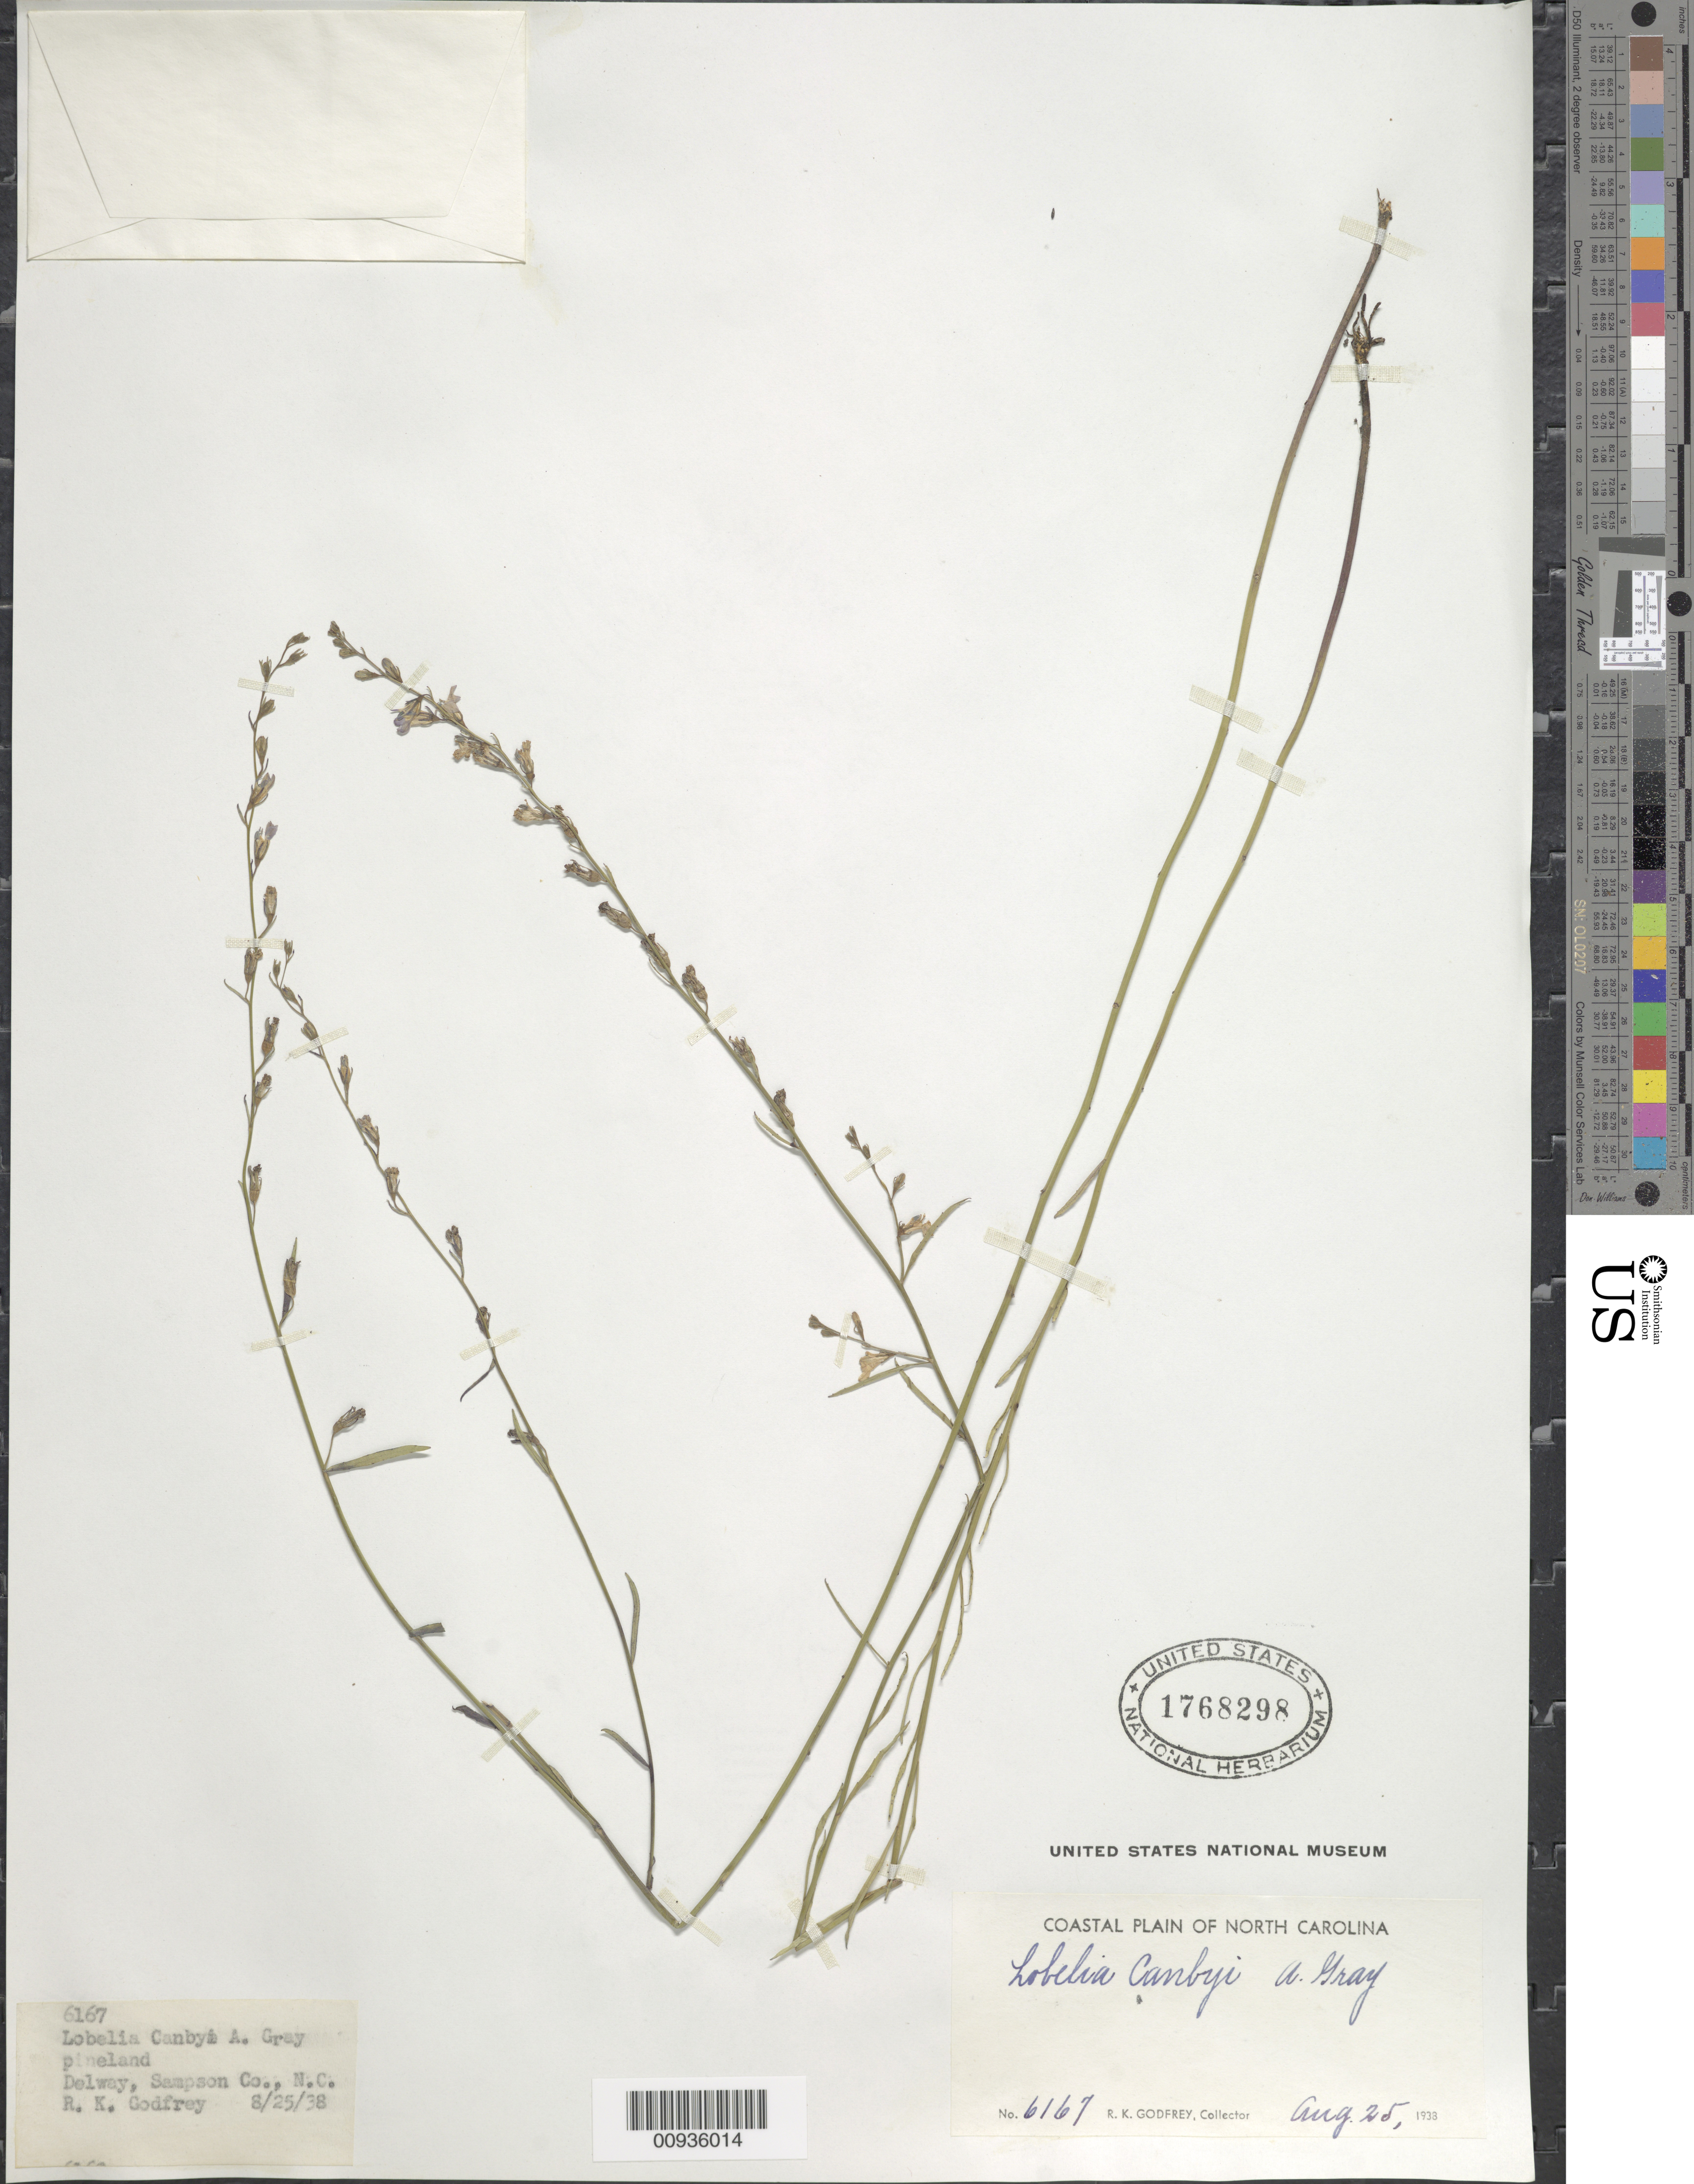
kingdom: Plantae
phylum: Tracheophyta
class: Magnoliopsida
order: Asterales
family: Campanulaceae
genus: Lobelia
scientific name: Lobelia canbyi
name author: A. Gray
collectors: R. K. Godfrey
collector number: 6167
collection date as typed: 25 Aug 1938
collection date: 1938-08-25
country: United States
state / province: North Carolina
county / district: Sampson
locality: Dunn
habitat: pineland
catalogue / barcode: US 1768298